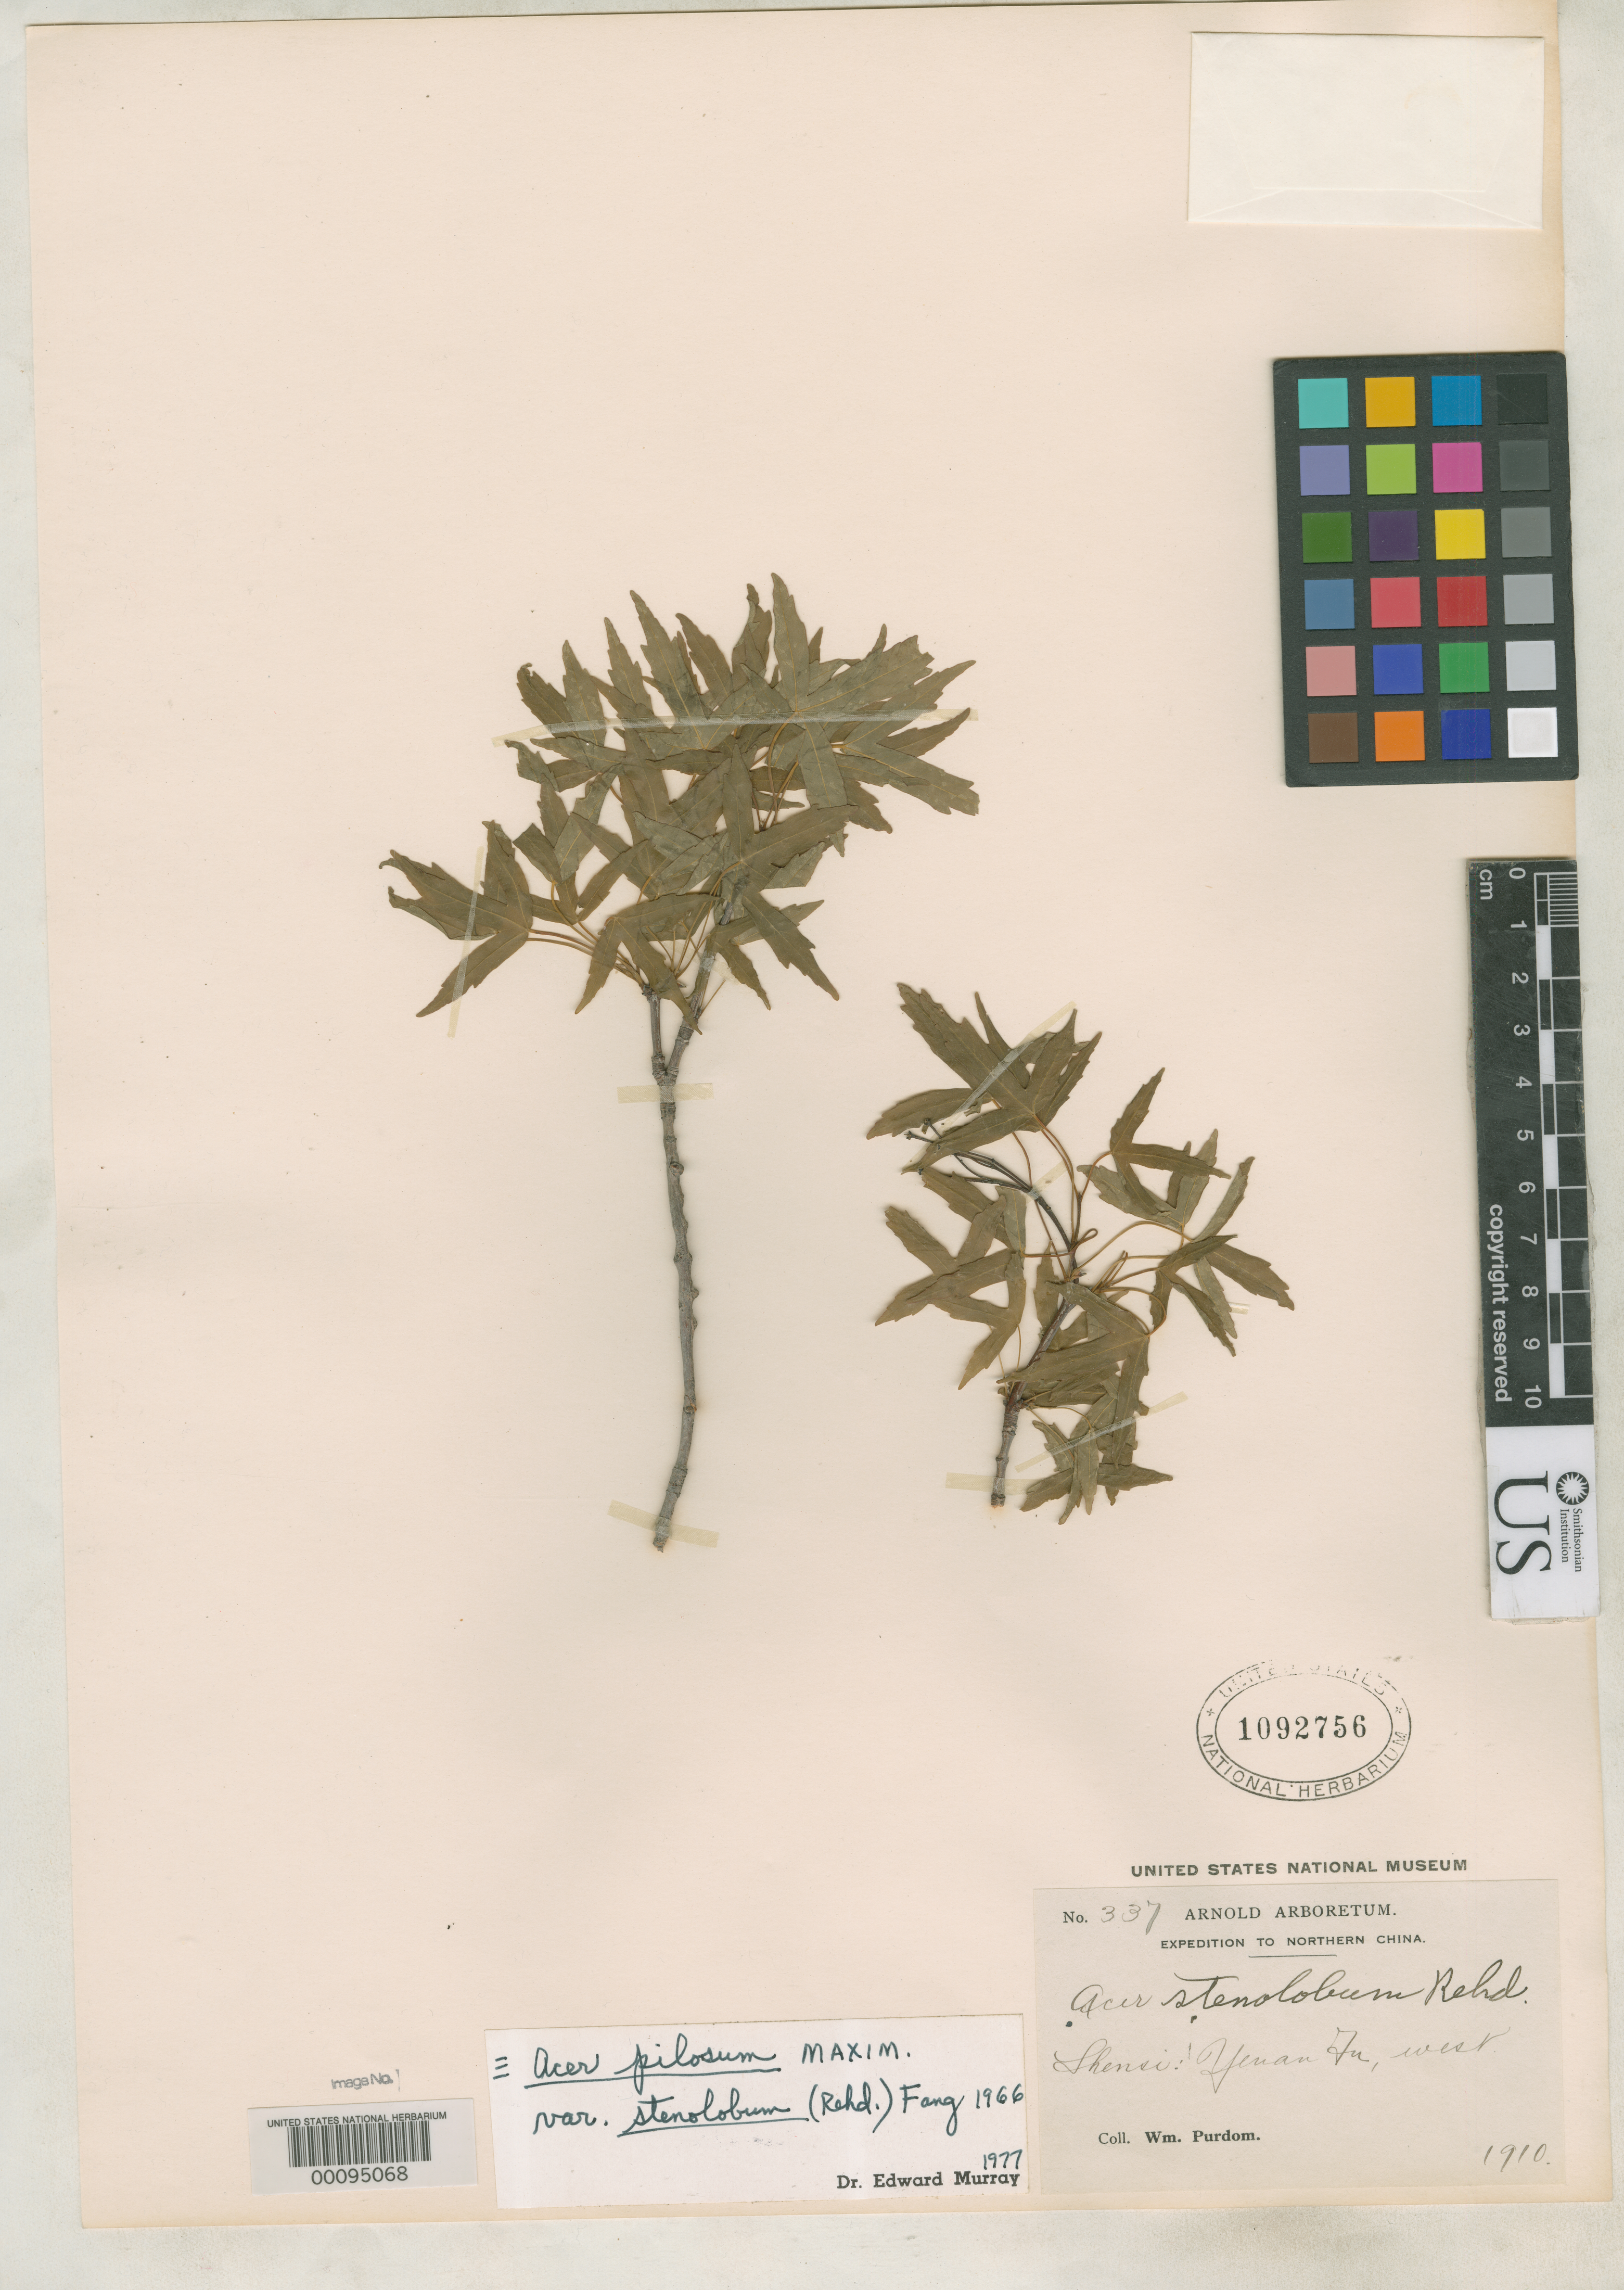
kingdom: Plantae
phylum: Tracheophyta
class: Magnoliopsida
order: Sapindales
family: Sapindaceae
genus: Acer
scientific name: Acer stenolobum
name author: Rehder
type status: Isotype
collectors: W. Purdom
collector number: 337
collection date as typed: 1910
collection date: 1910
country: China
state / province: Shaanxi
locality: W of Yenan Fu.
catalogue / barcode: US 1092756